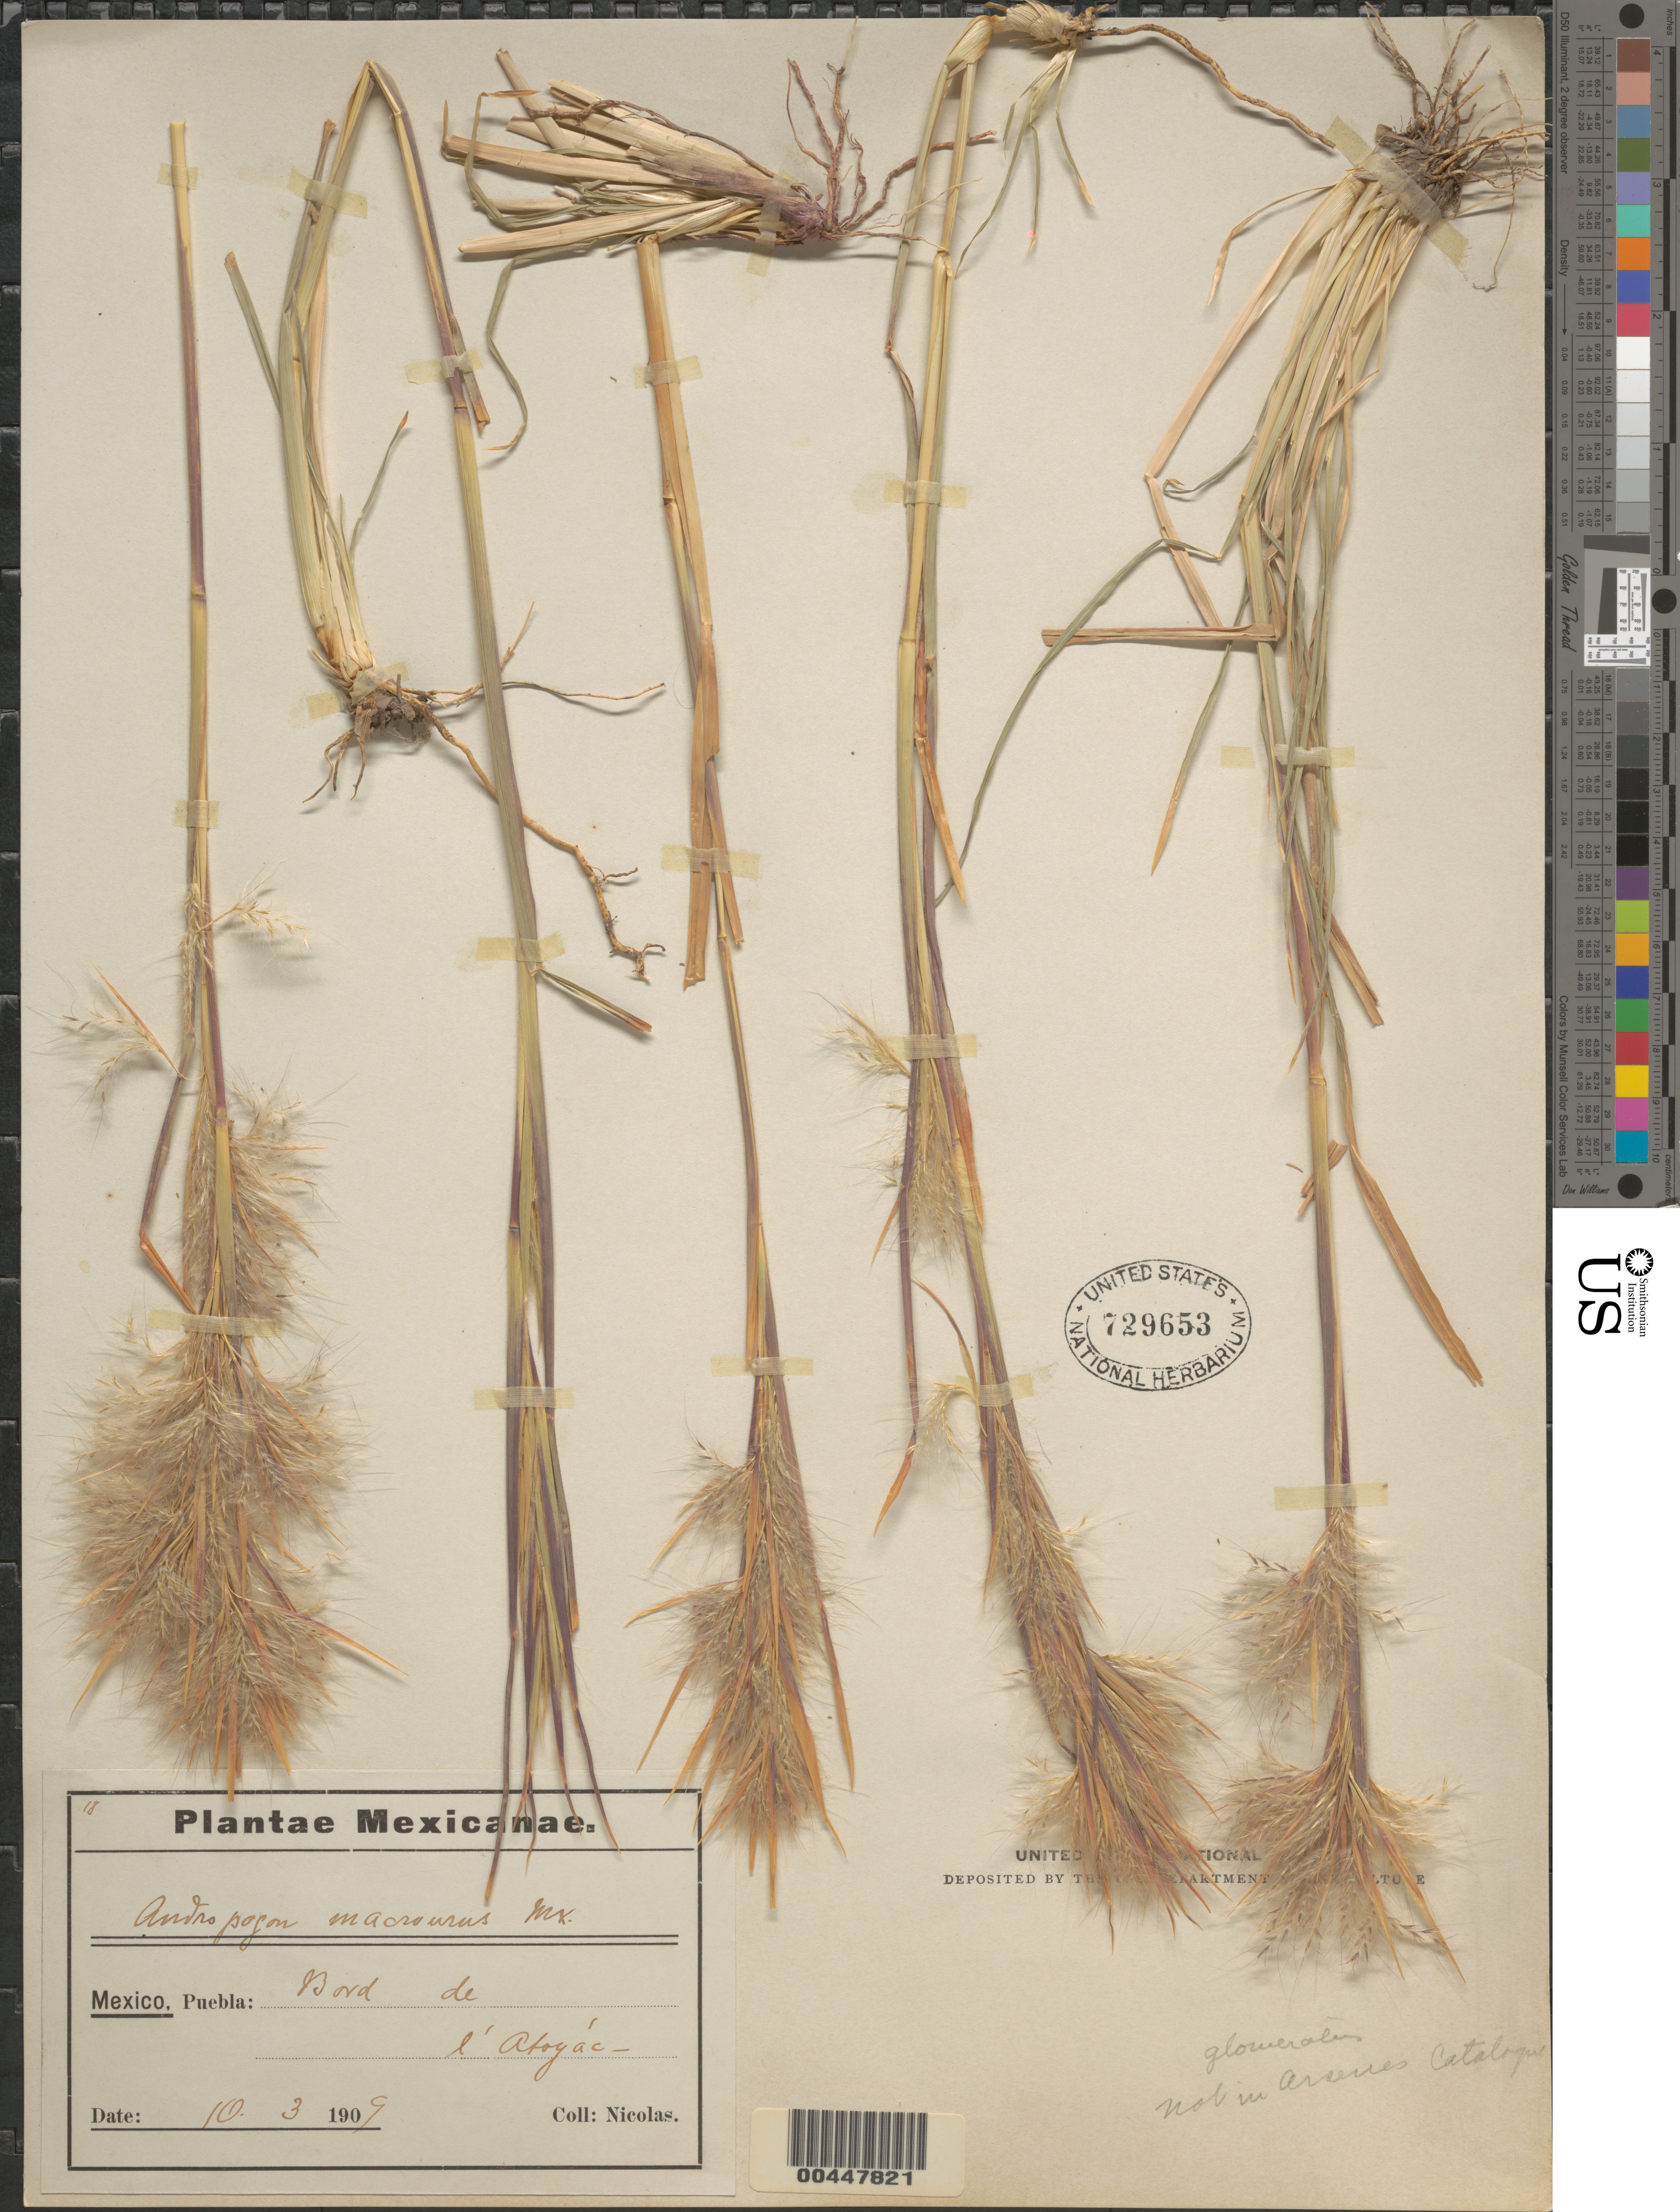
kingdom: Plantae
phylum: Tracheophyta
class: Liliopsida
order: Poales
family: Poaceae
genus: Andropogon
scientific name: Andropogon glomeratus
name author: (Walter) Britton, Stearns & Poggenb.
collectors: -. Nicolas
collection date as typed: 10 Mar 1909 or 3 Oct 1909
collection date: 1909-03-10 or 1909-10-03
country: Mexico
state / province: Puebla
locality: Bord de l'Atoyác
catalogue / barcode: US 729653